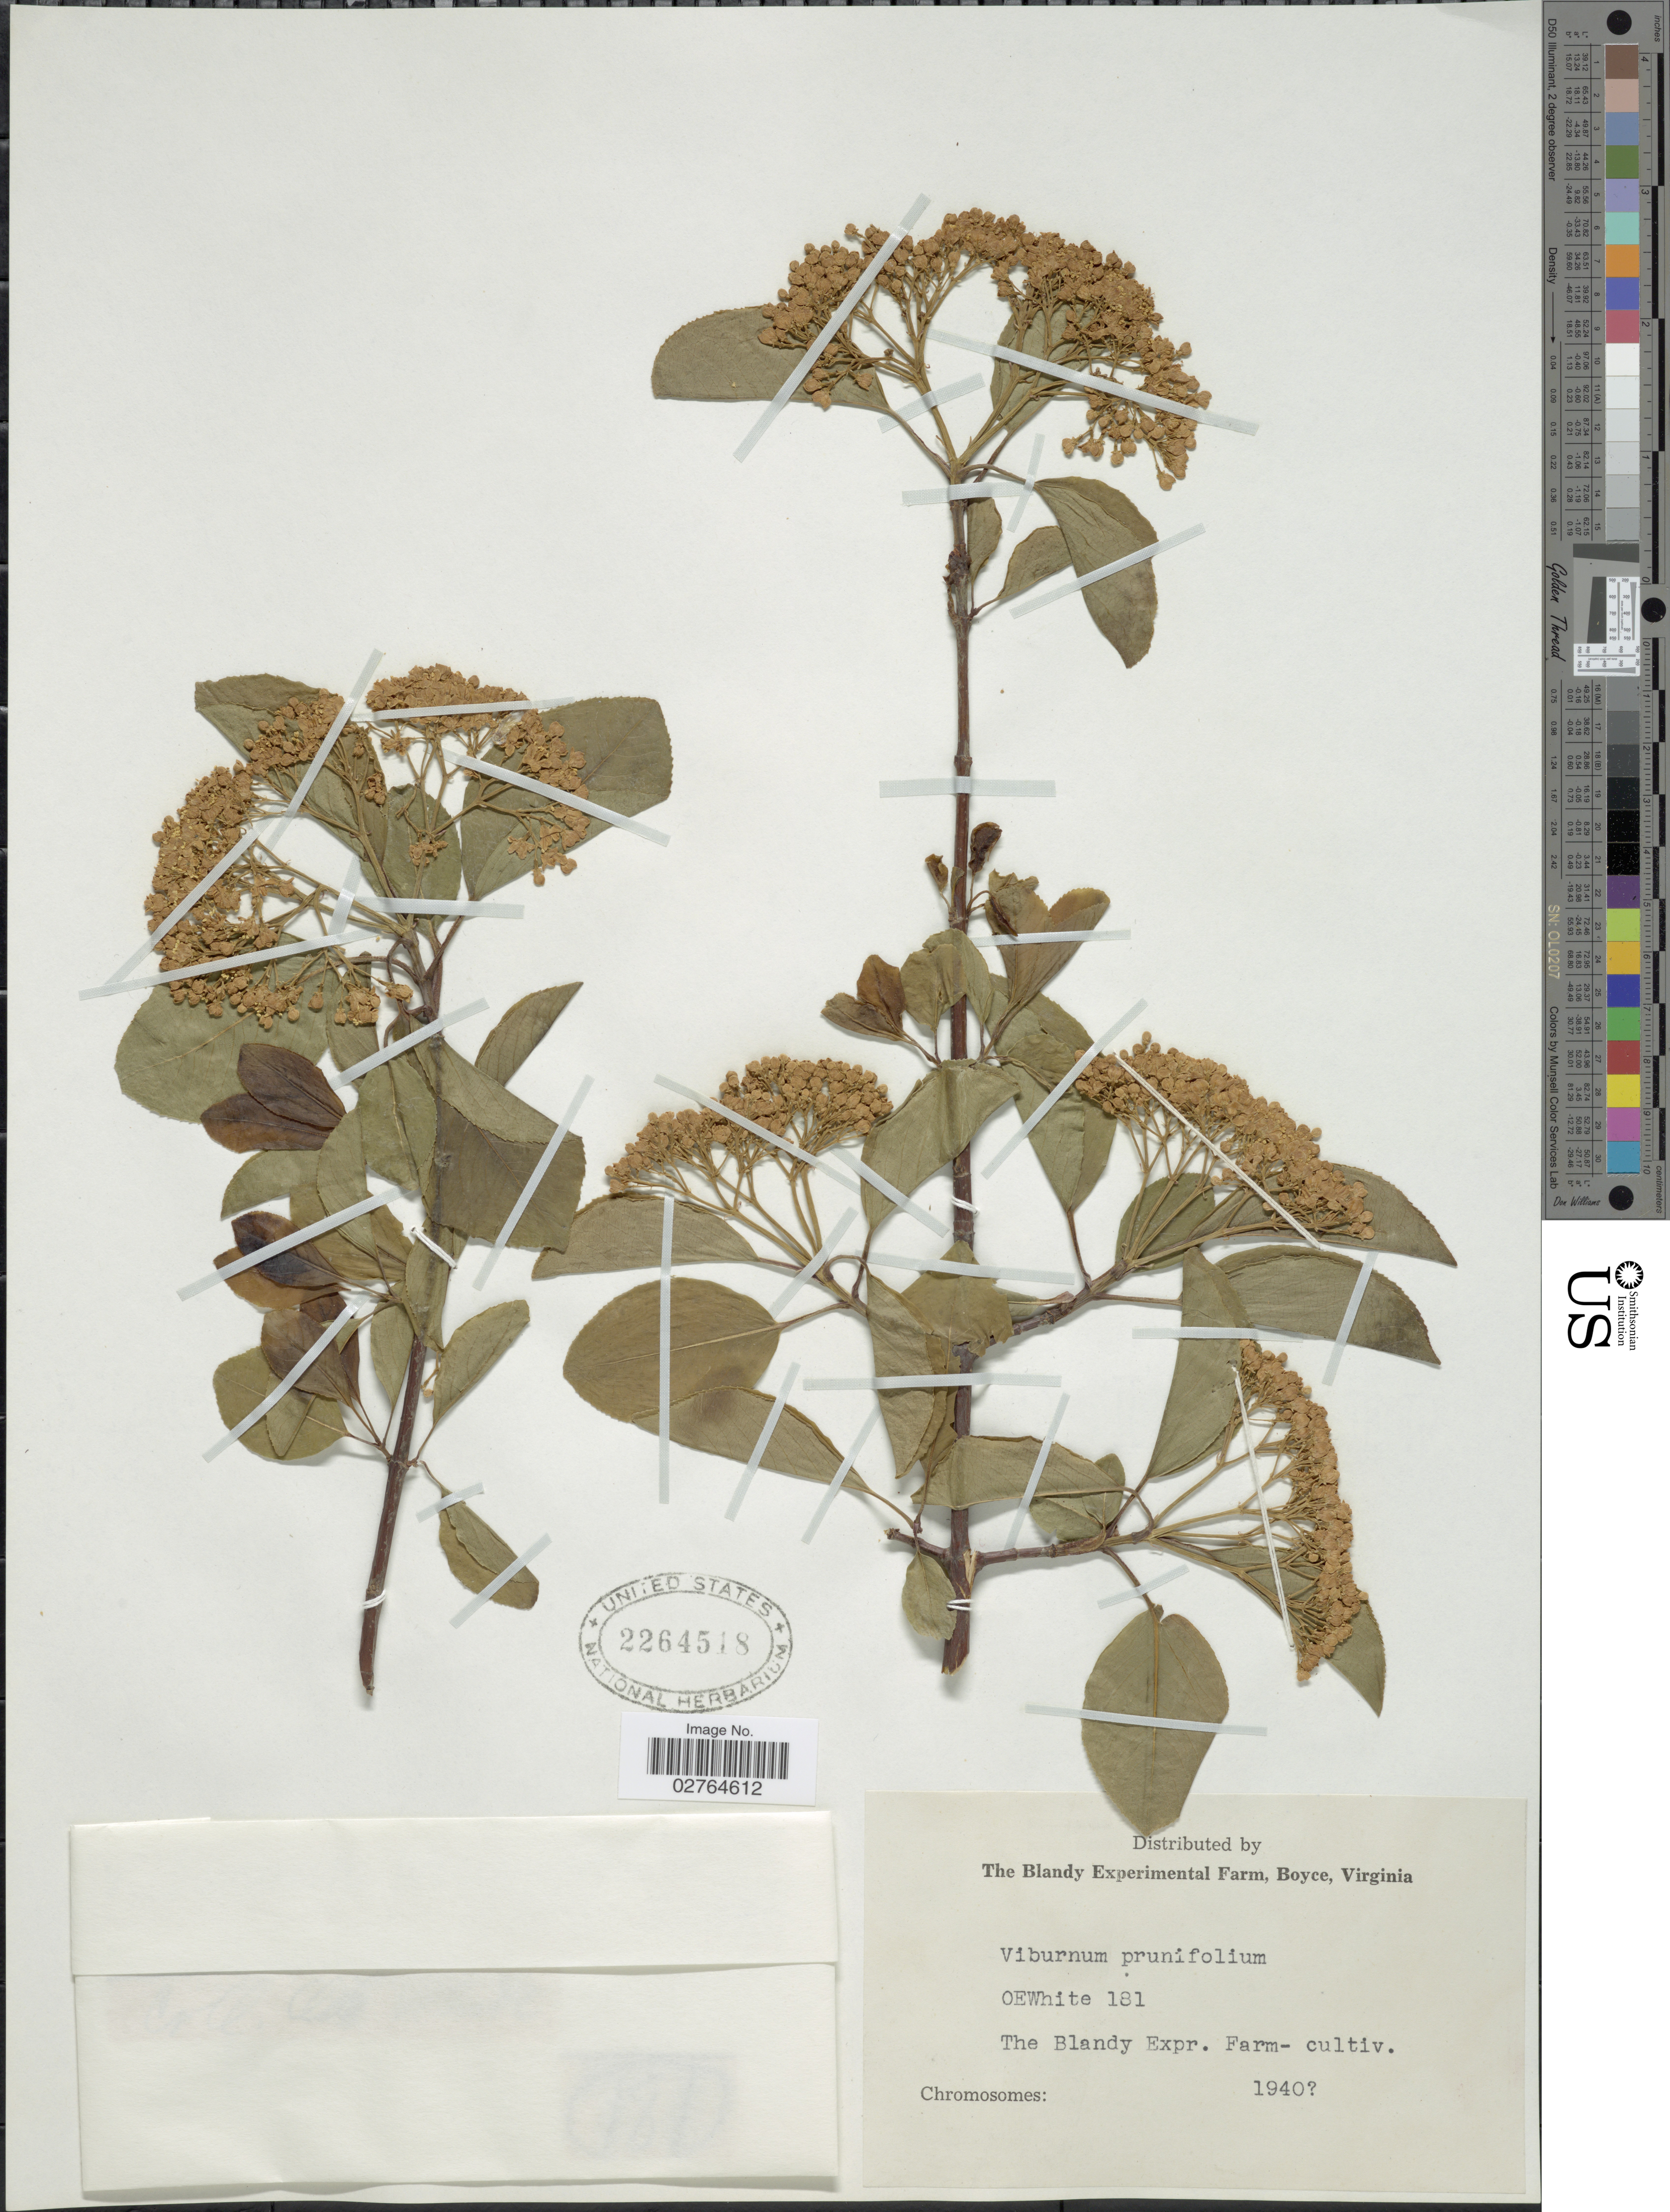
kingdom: Plantae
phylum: Tracheophyta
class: Magnoliopsida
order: Dipsacales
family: Viburnaceae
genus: Viburnum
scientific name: Viburnum prunifolium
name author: L.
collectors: O. E. White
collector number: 181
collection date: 1940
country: United States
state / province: Virginia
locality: The Blandy Expr. Farm- cultiv.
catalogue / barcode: US 2264518